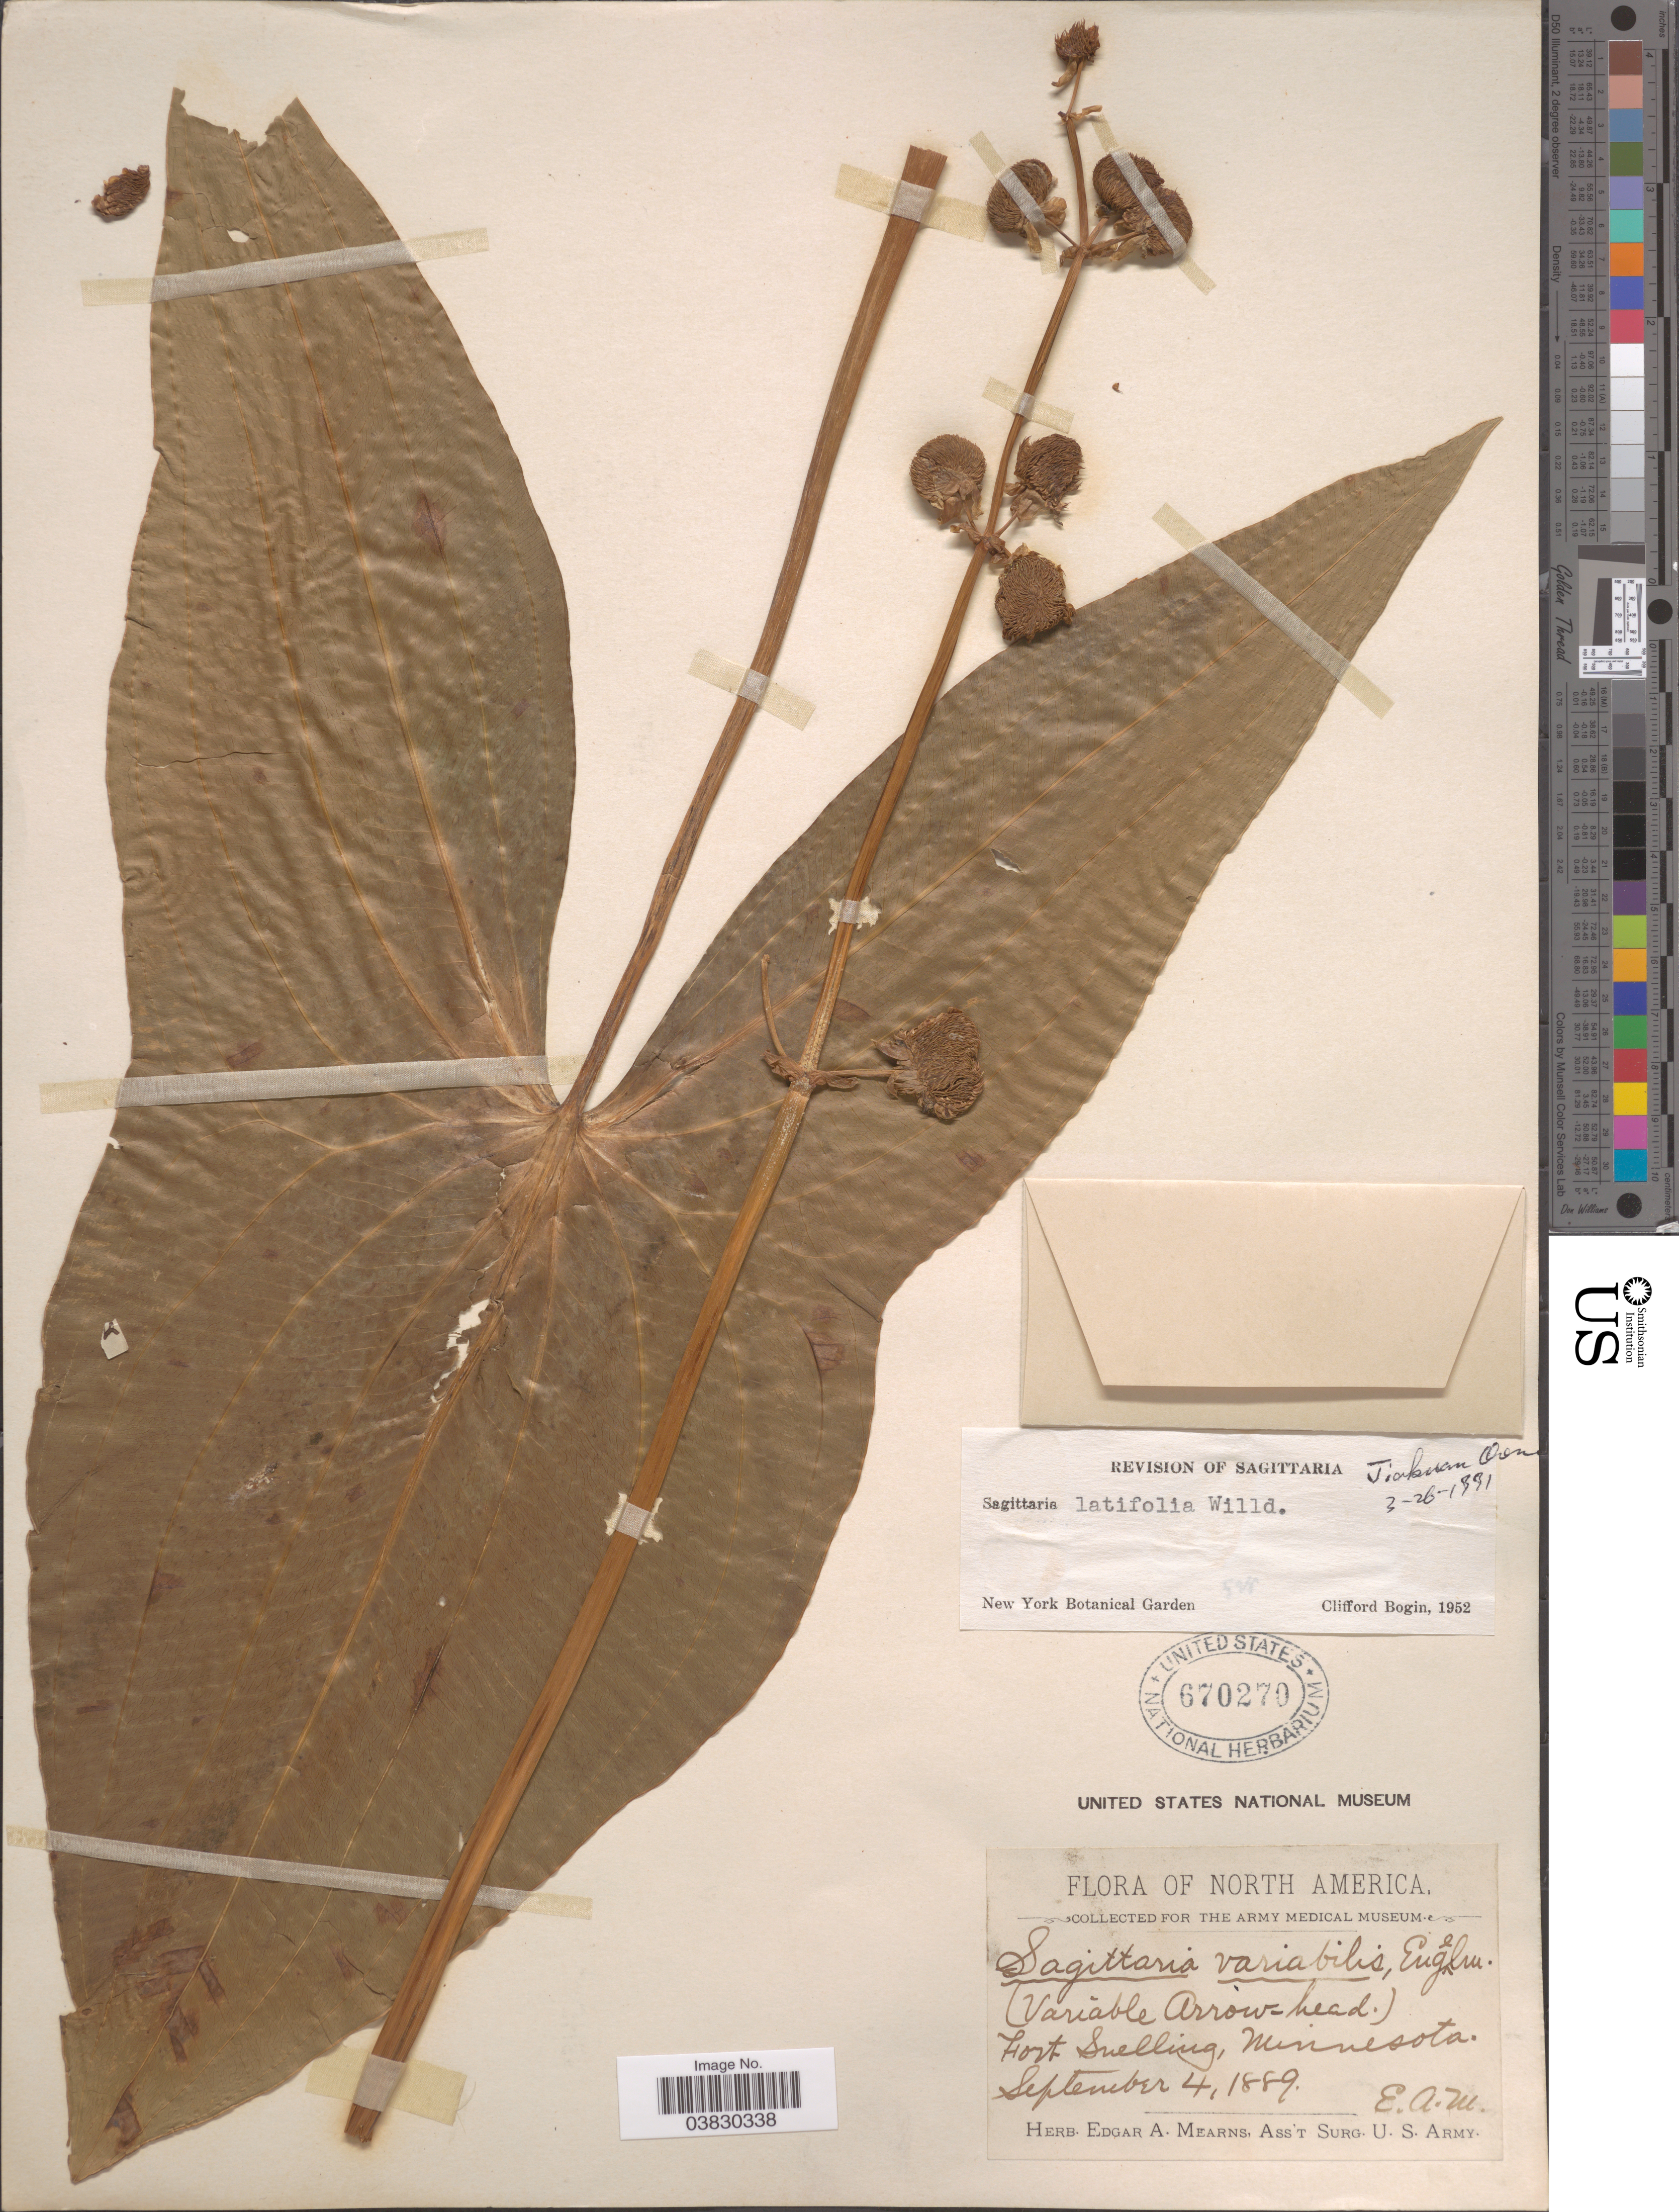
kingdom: Plantae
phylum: Tracheophyta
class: Liliopsida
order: Alismatales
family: Alismataceae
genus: Sagittaria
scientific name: Sagittaria latifolia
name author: Willd.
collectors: E. A. Mearns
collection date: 1889-09-04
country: United States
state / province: Minnesota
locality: Fort Snelling.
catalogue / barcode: US 670270